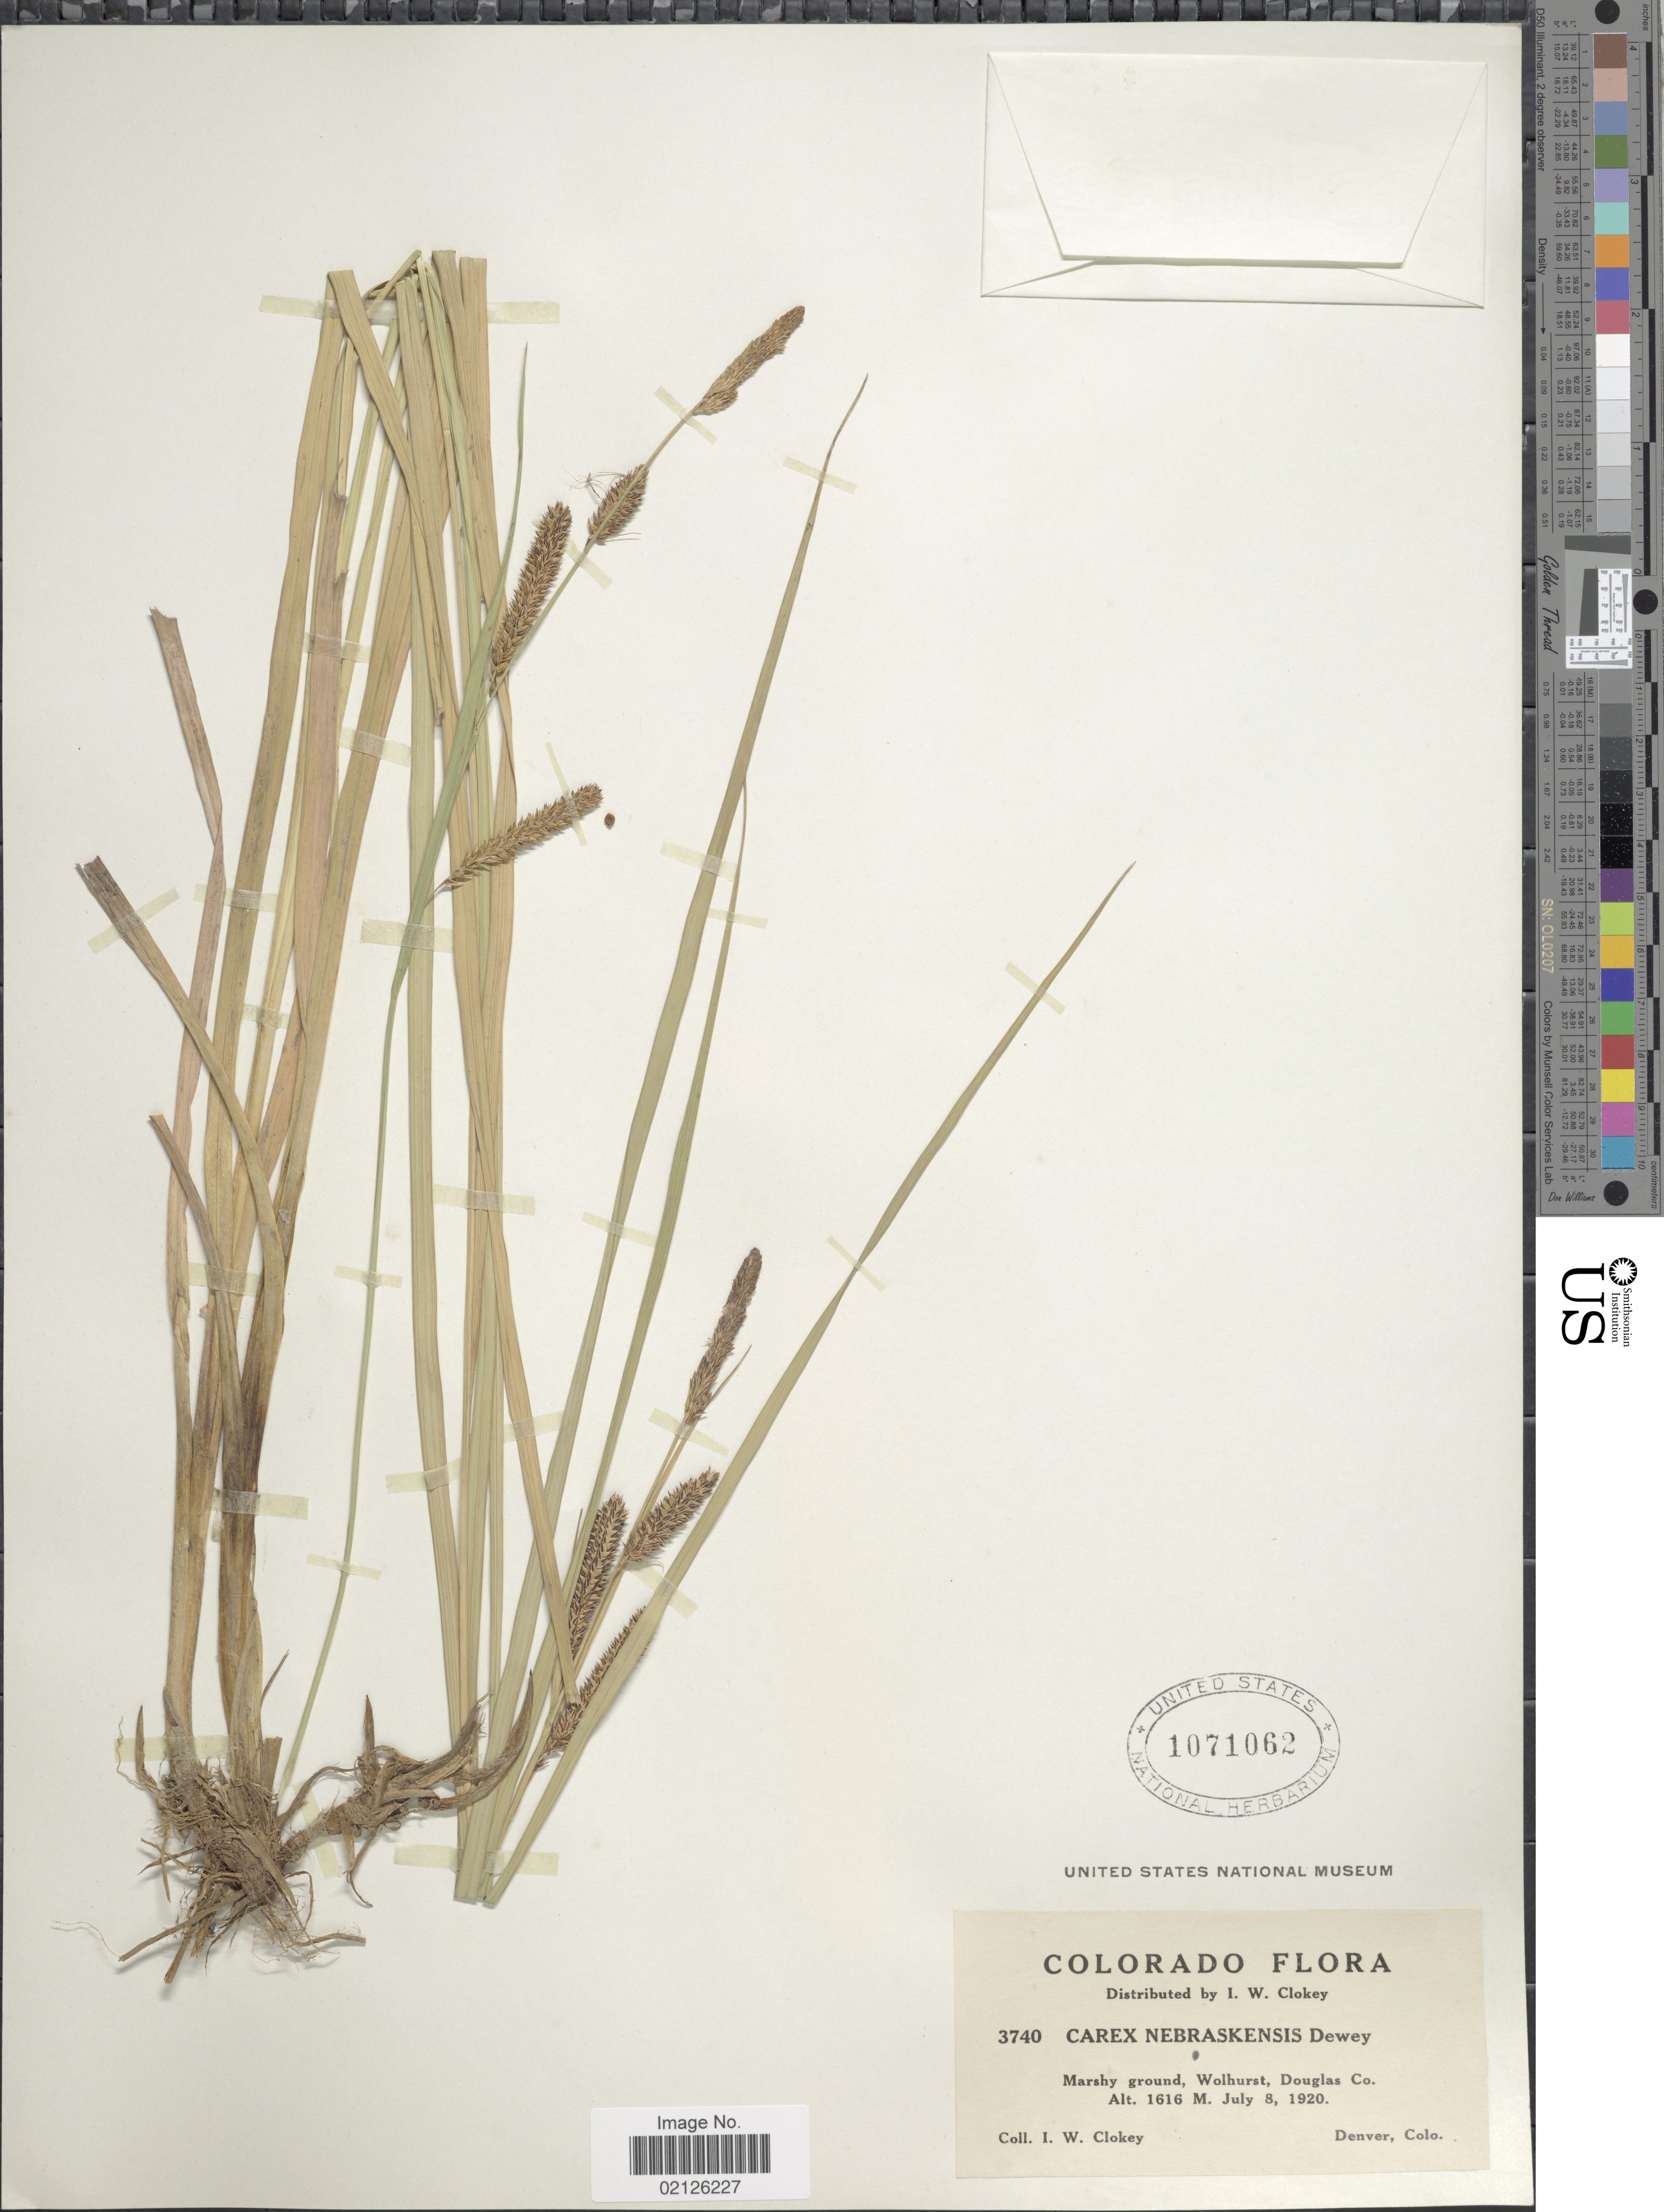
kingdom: Plantae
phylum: Tracheophyta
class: Liliopsida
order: Poales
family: Cyperaceae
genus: Carex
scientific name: Carex nebrascensis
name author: Dewey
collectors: I. W. Clokey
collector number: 3740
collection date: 1920-07-08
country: United States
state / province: Colorado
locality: Wolhurst, Douglas Co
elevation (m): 1616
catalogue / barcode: US 1071062